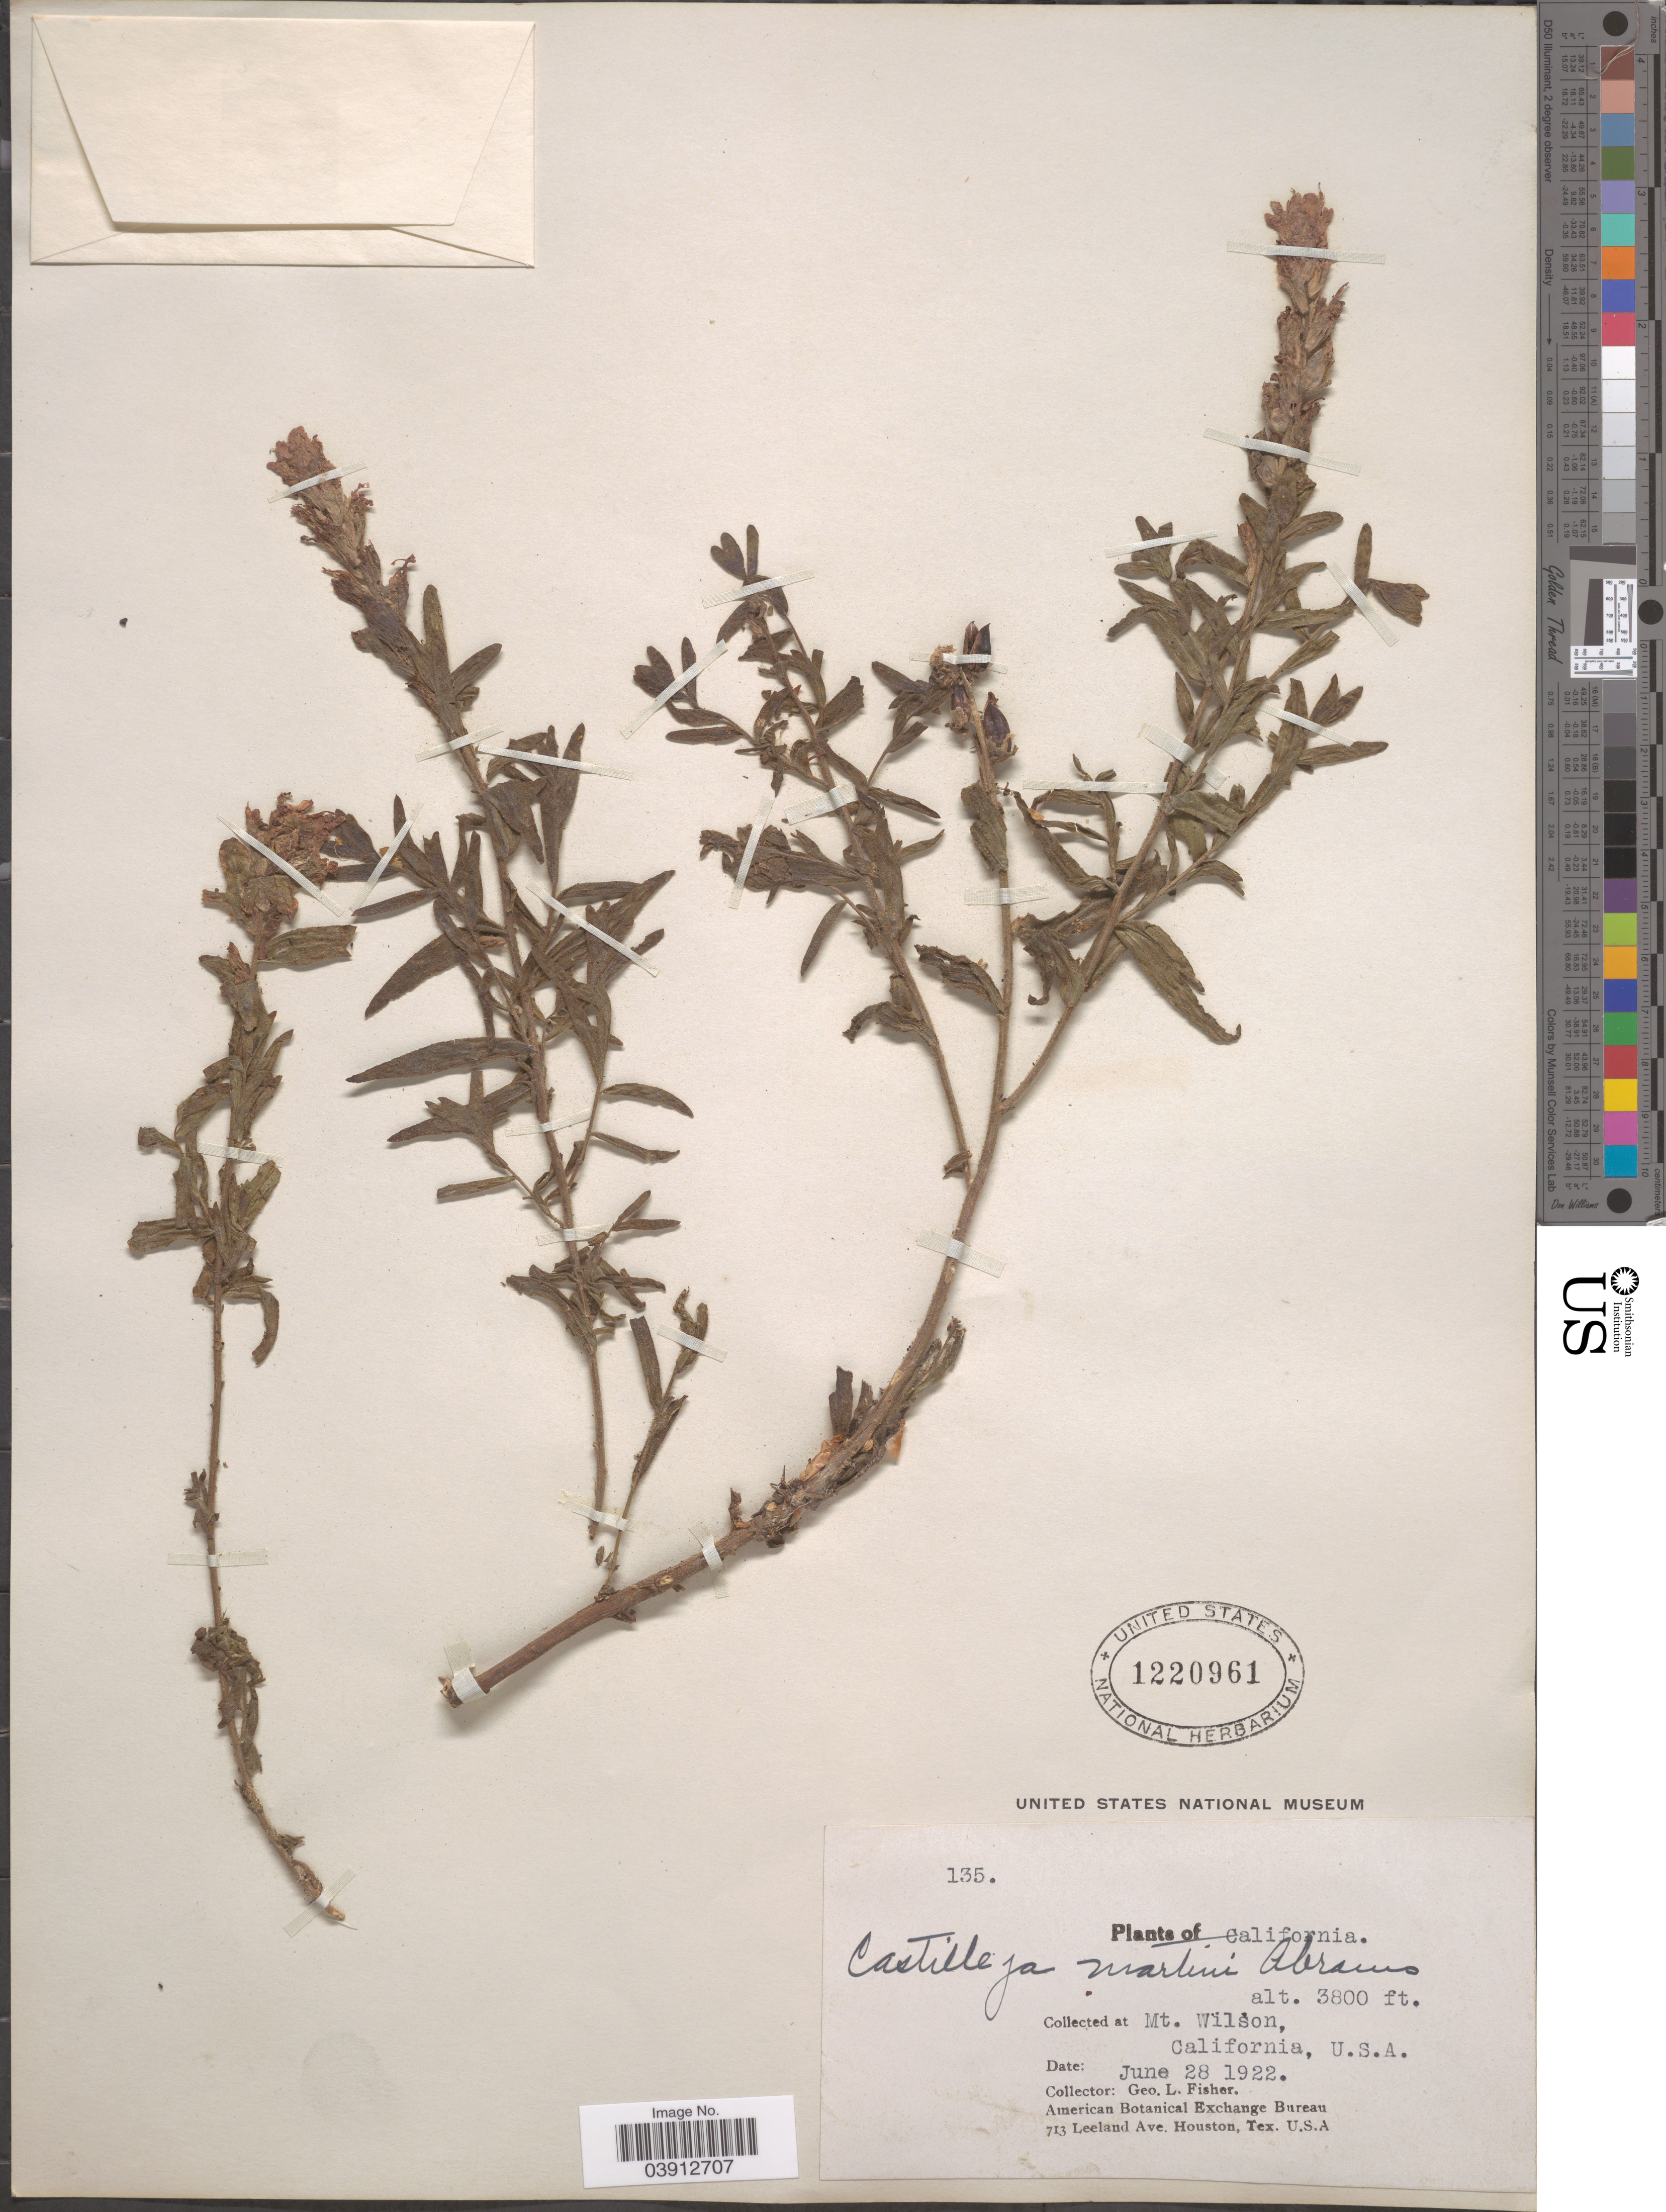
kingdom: Plantae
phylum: Tracheophyta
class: Magnoliopsida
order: Lamiales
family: Orobanchaceae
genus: Castilleja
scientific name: Castilleja martinii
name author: Abrams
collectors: G. L. Fisher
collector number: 135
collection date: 1922-06-28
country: United States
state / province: California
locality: Mt. Wilson.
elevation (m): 1158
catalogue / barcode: US 1220961